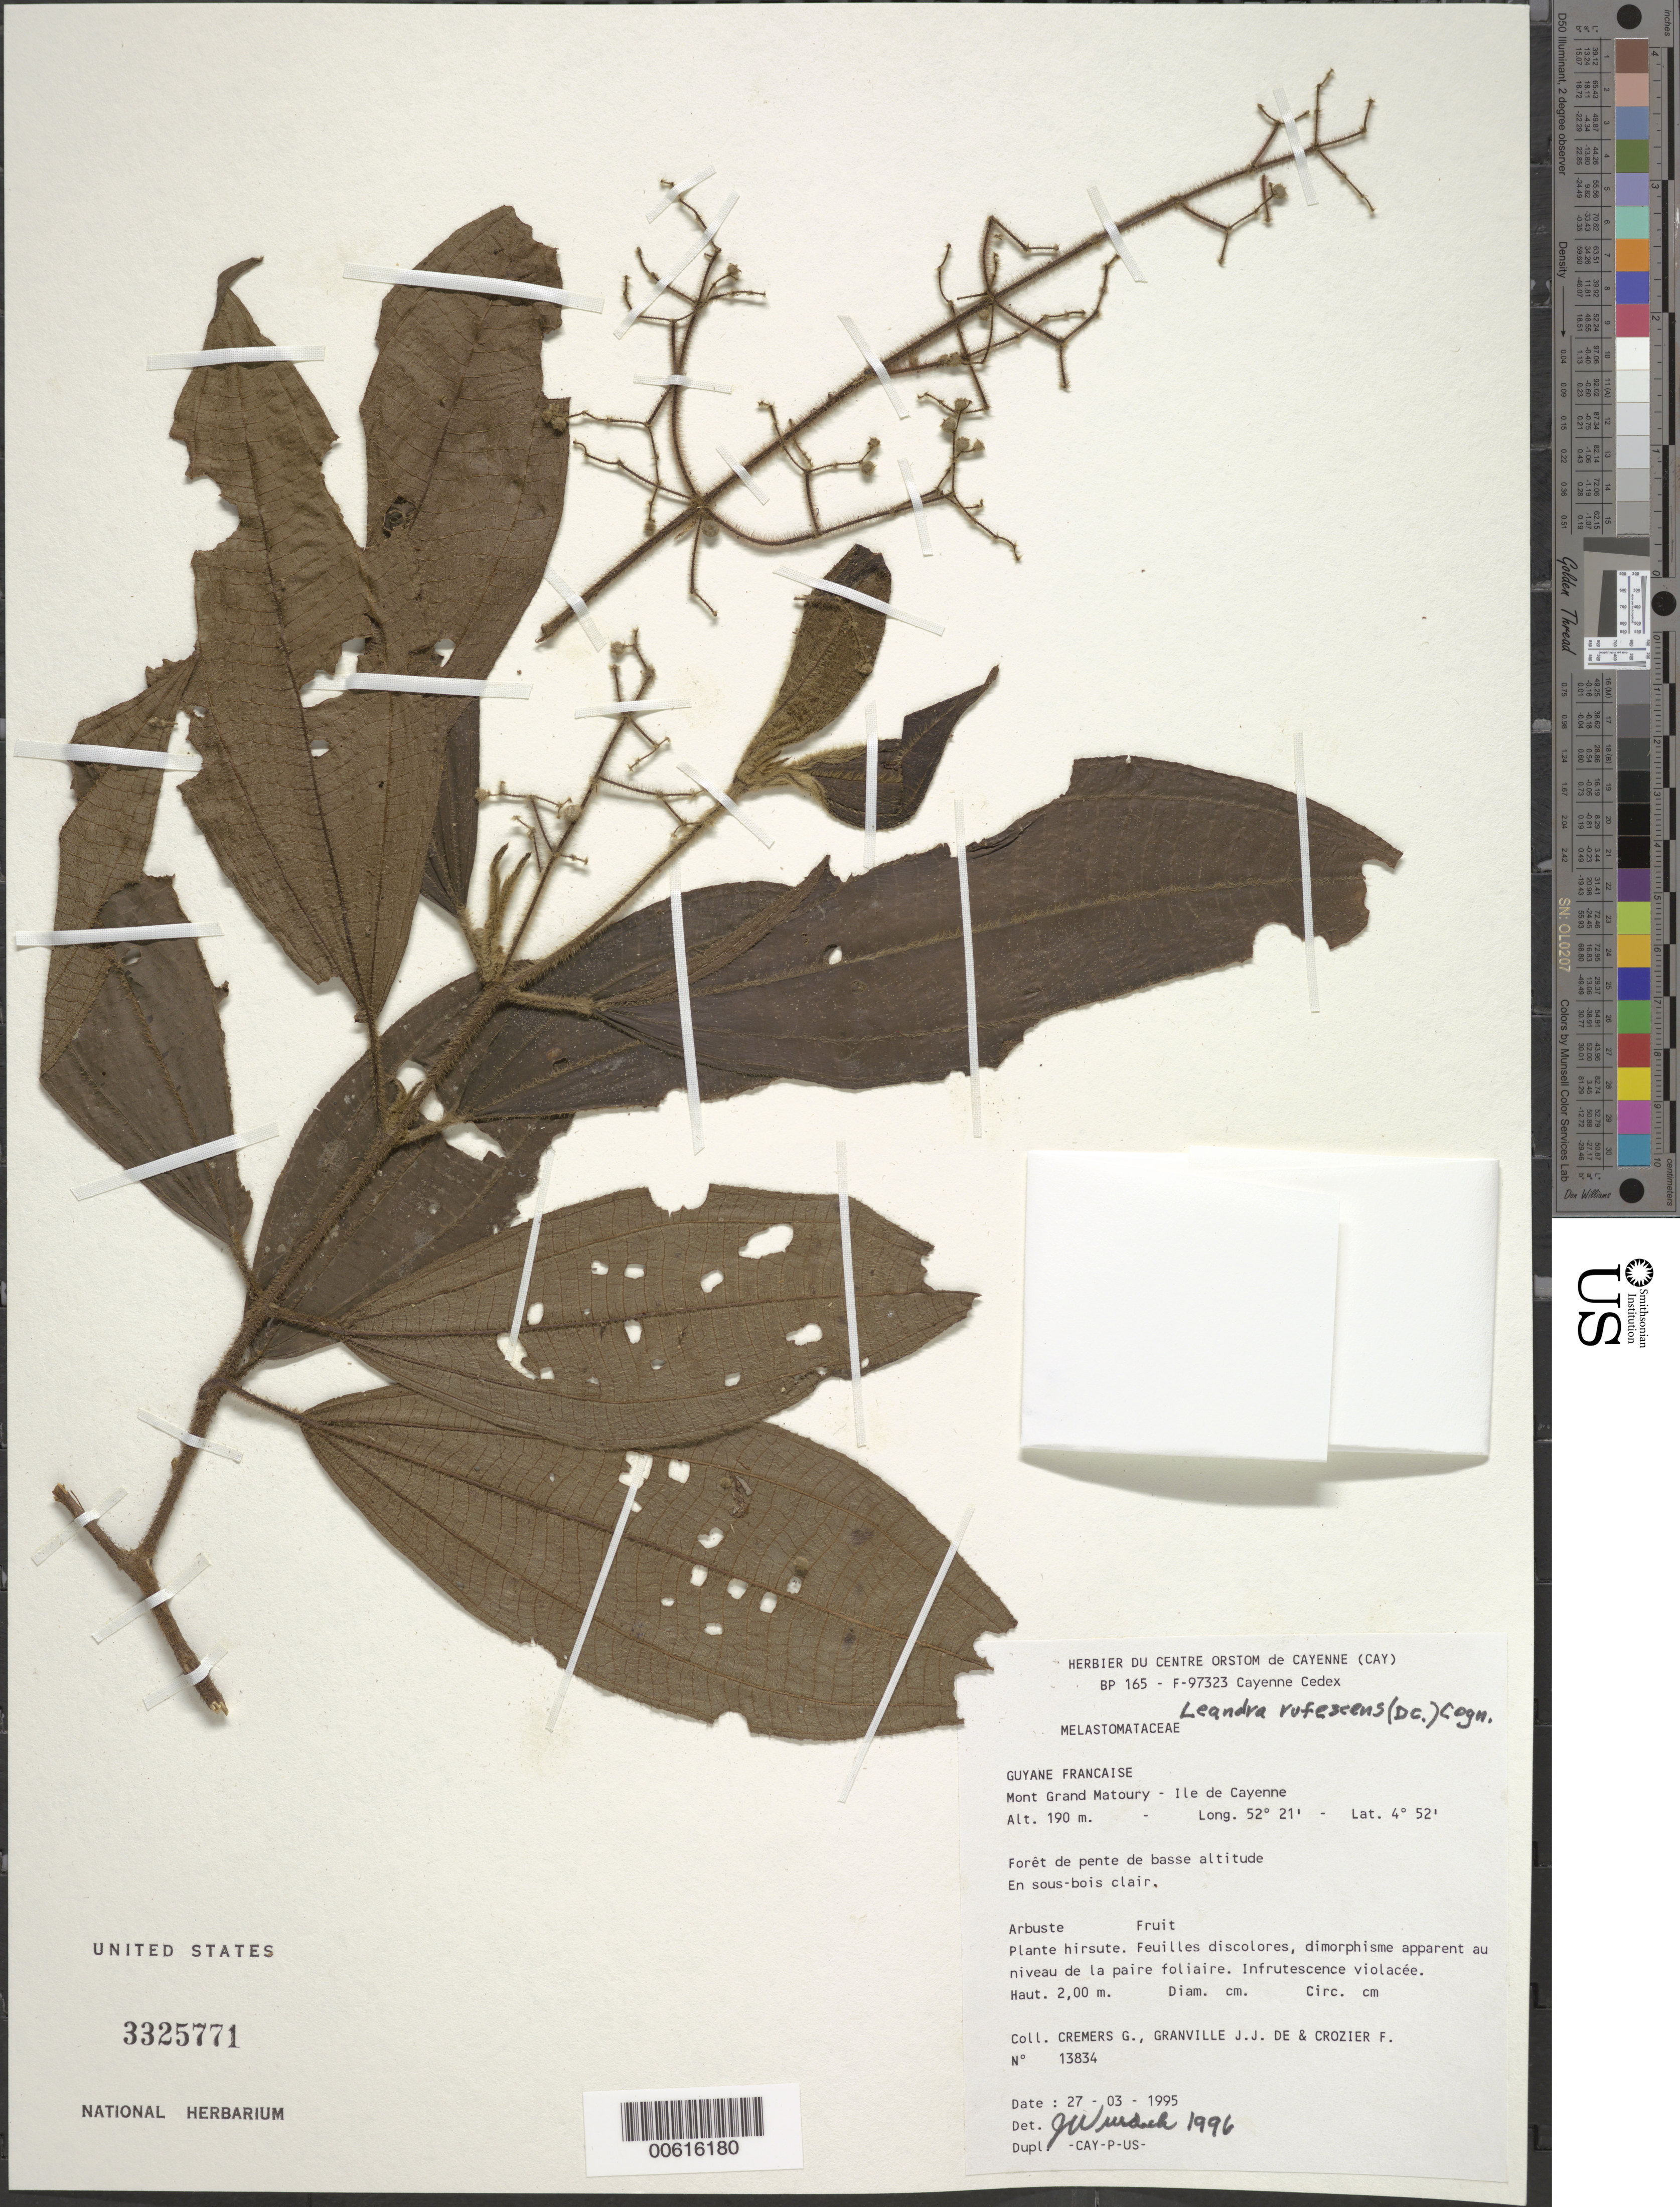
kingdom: Plantae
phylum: Tracheophyta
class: Magnoliopsida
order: Myrtales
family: Melastomataceae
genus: Leandra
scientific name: Leandra rufescens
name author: (DC.) Cogn.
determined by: Wurdack, John J., (US), US (UNITED STATES)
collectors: G. Cremers, J.-J. de Granville & F. Crozier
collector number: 13834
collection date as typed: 27-Mar-95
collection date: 1995-03-27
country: French Guiana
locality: Mont Grand Matoury, Ile de Cayenne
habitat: Foret de pente de basse altitude. En sous-bois clair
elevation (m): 190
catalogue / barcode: US 3325771